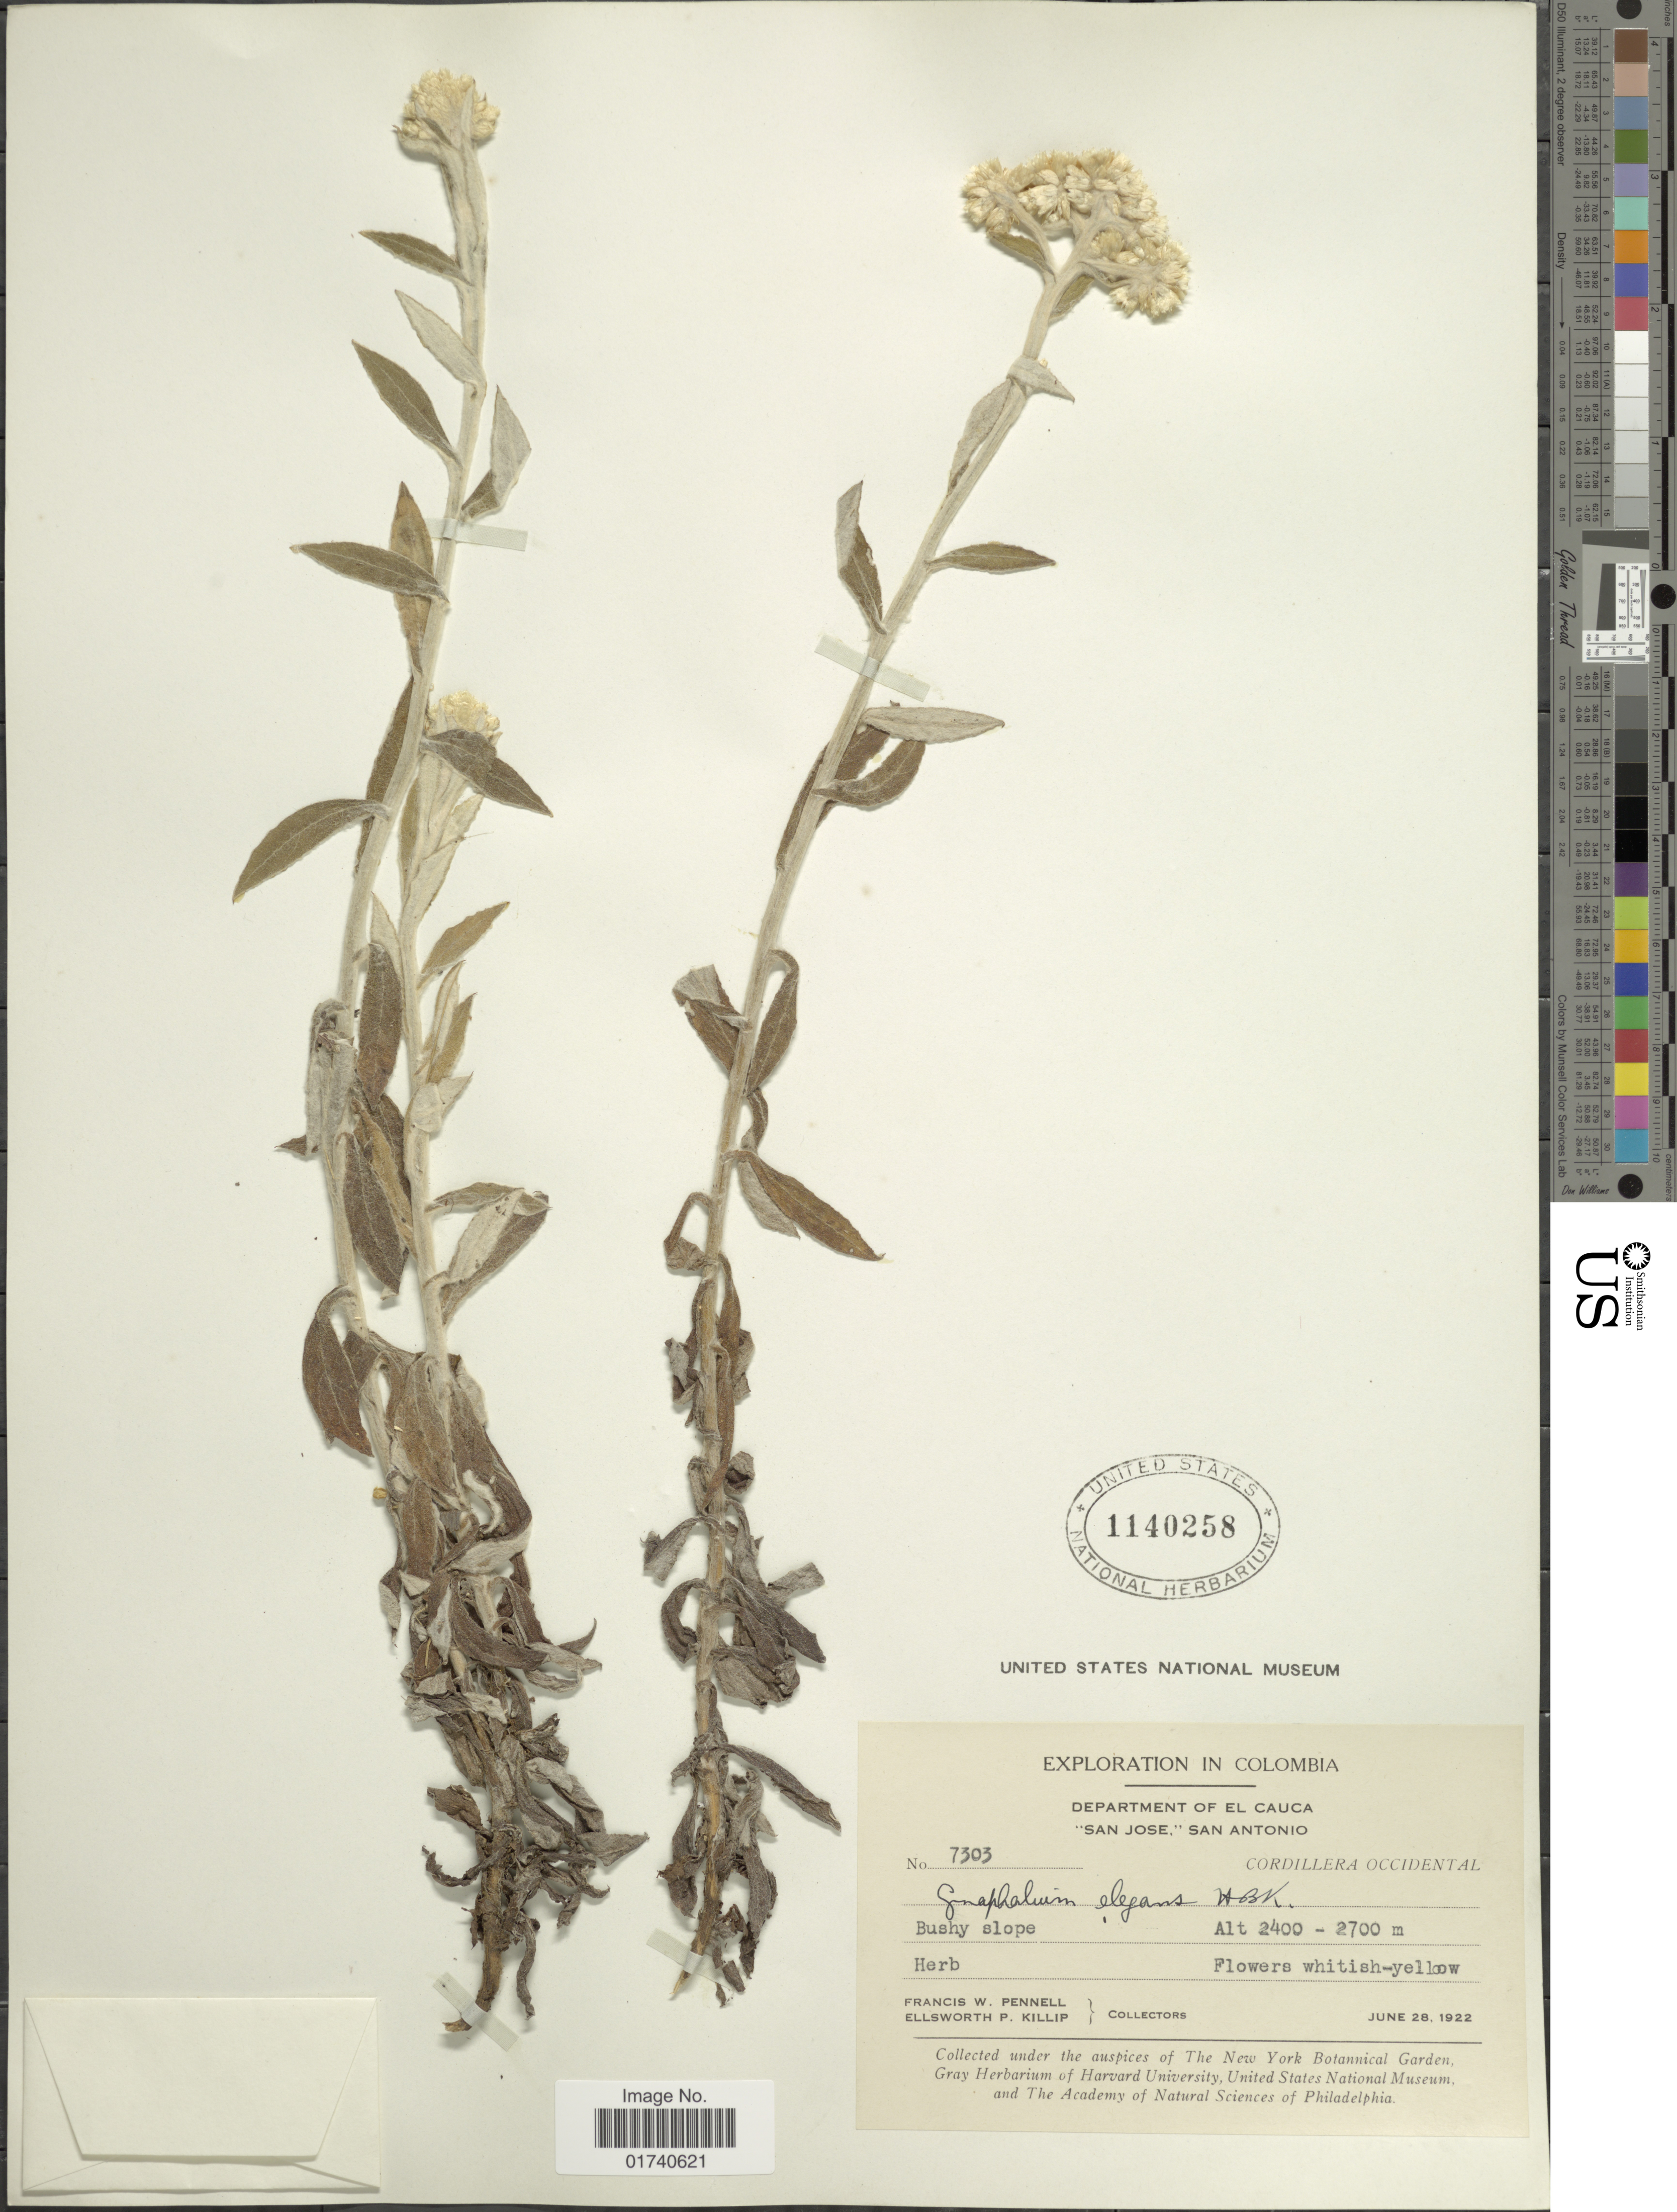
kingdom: Plantae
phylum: Tracheophyta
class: Magnoliopsida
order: Asterales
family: Asteraceae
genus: Pseudognaphalium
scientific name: Pseudognaphalium elegans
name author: (Kunth) Kartesz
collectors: F. W. Pennell & E. P. Killip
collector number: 7303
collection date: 1922-06-28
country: Colombia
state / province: Cauca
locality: Department of El Cauca. 'San Jose,' San Antonio. Cordillera Occidental.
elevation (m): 2400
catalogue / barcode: US 1140258